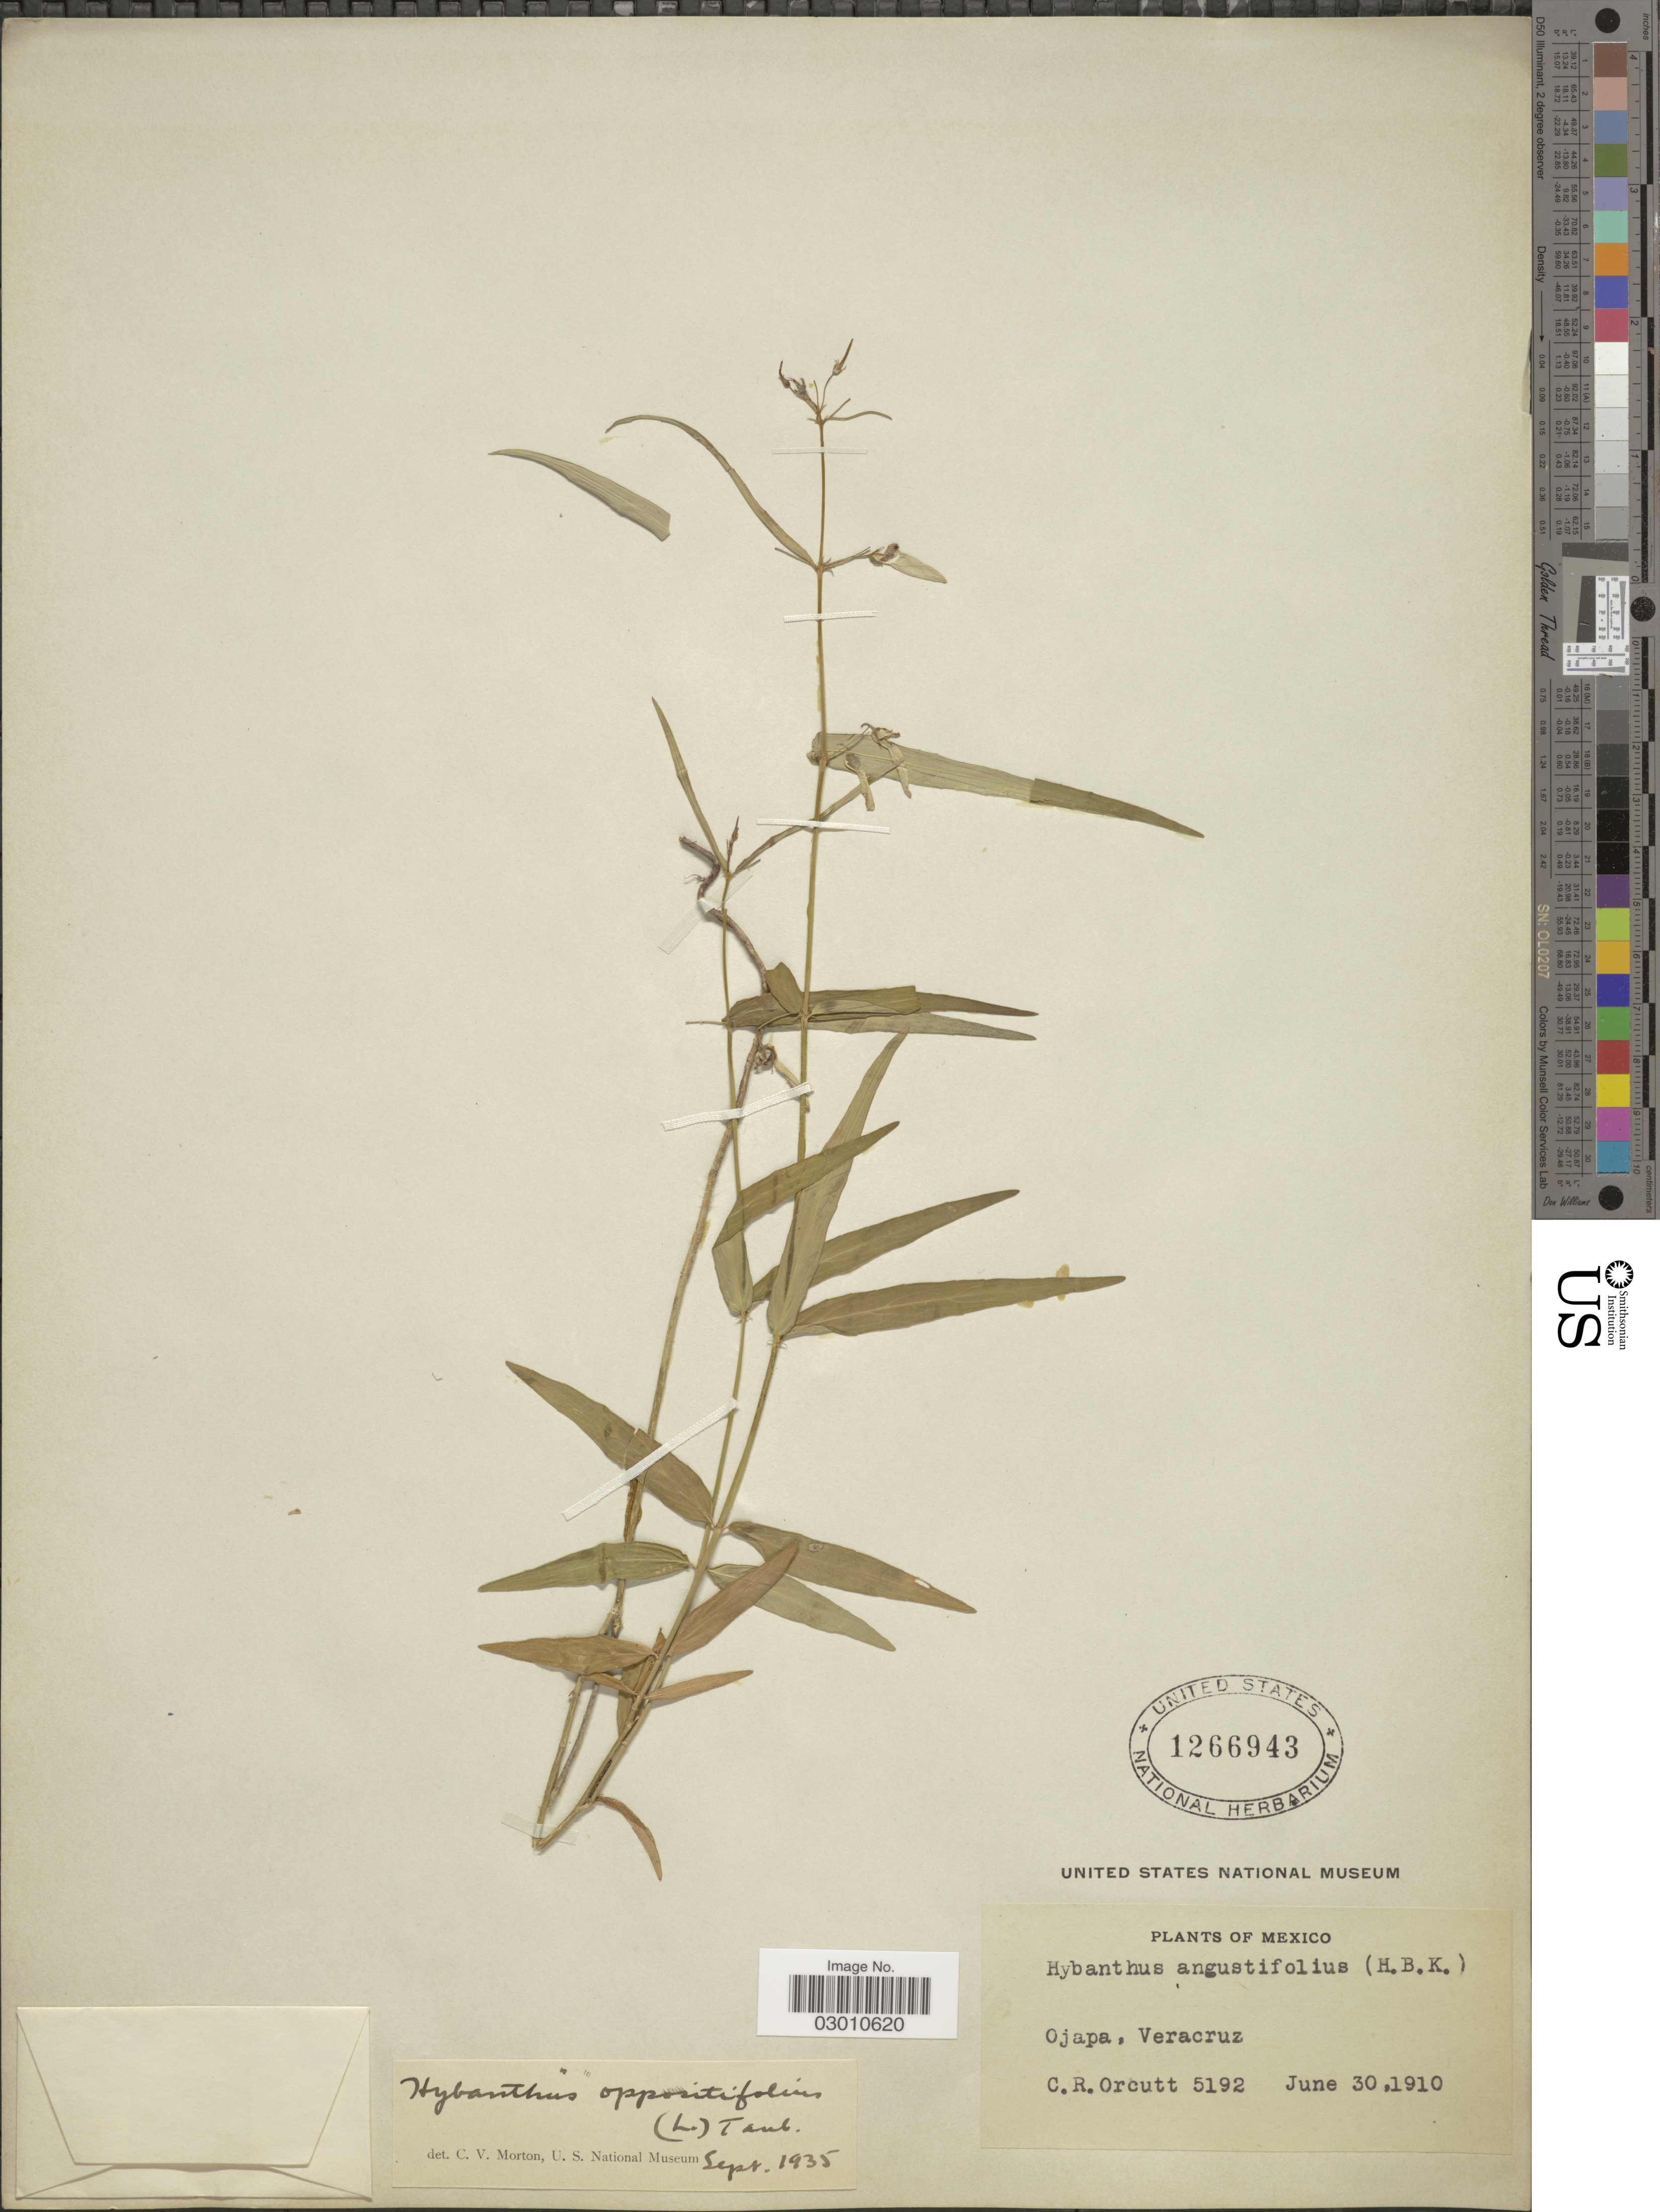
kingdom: Plantae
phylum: Tracheophyta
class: Magnoliopsida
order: Malpighiales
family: Violaceae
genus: Pombalia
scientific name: Pombalia oppositifolia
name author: (L.) Paula-Souza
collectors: C. R. Orcutt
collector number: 5192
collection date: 1910-06-30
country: Mexico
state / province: Veracruz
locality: Ojapa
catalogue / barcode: US 1266943